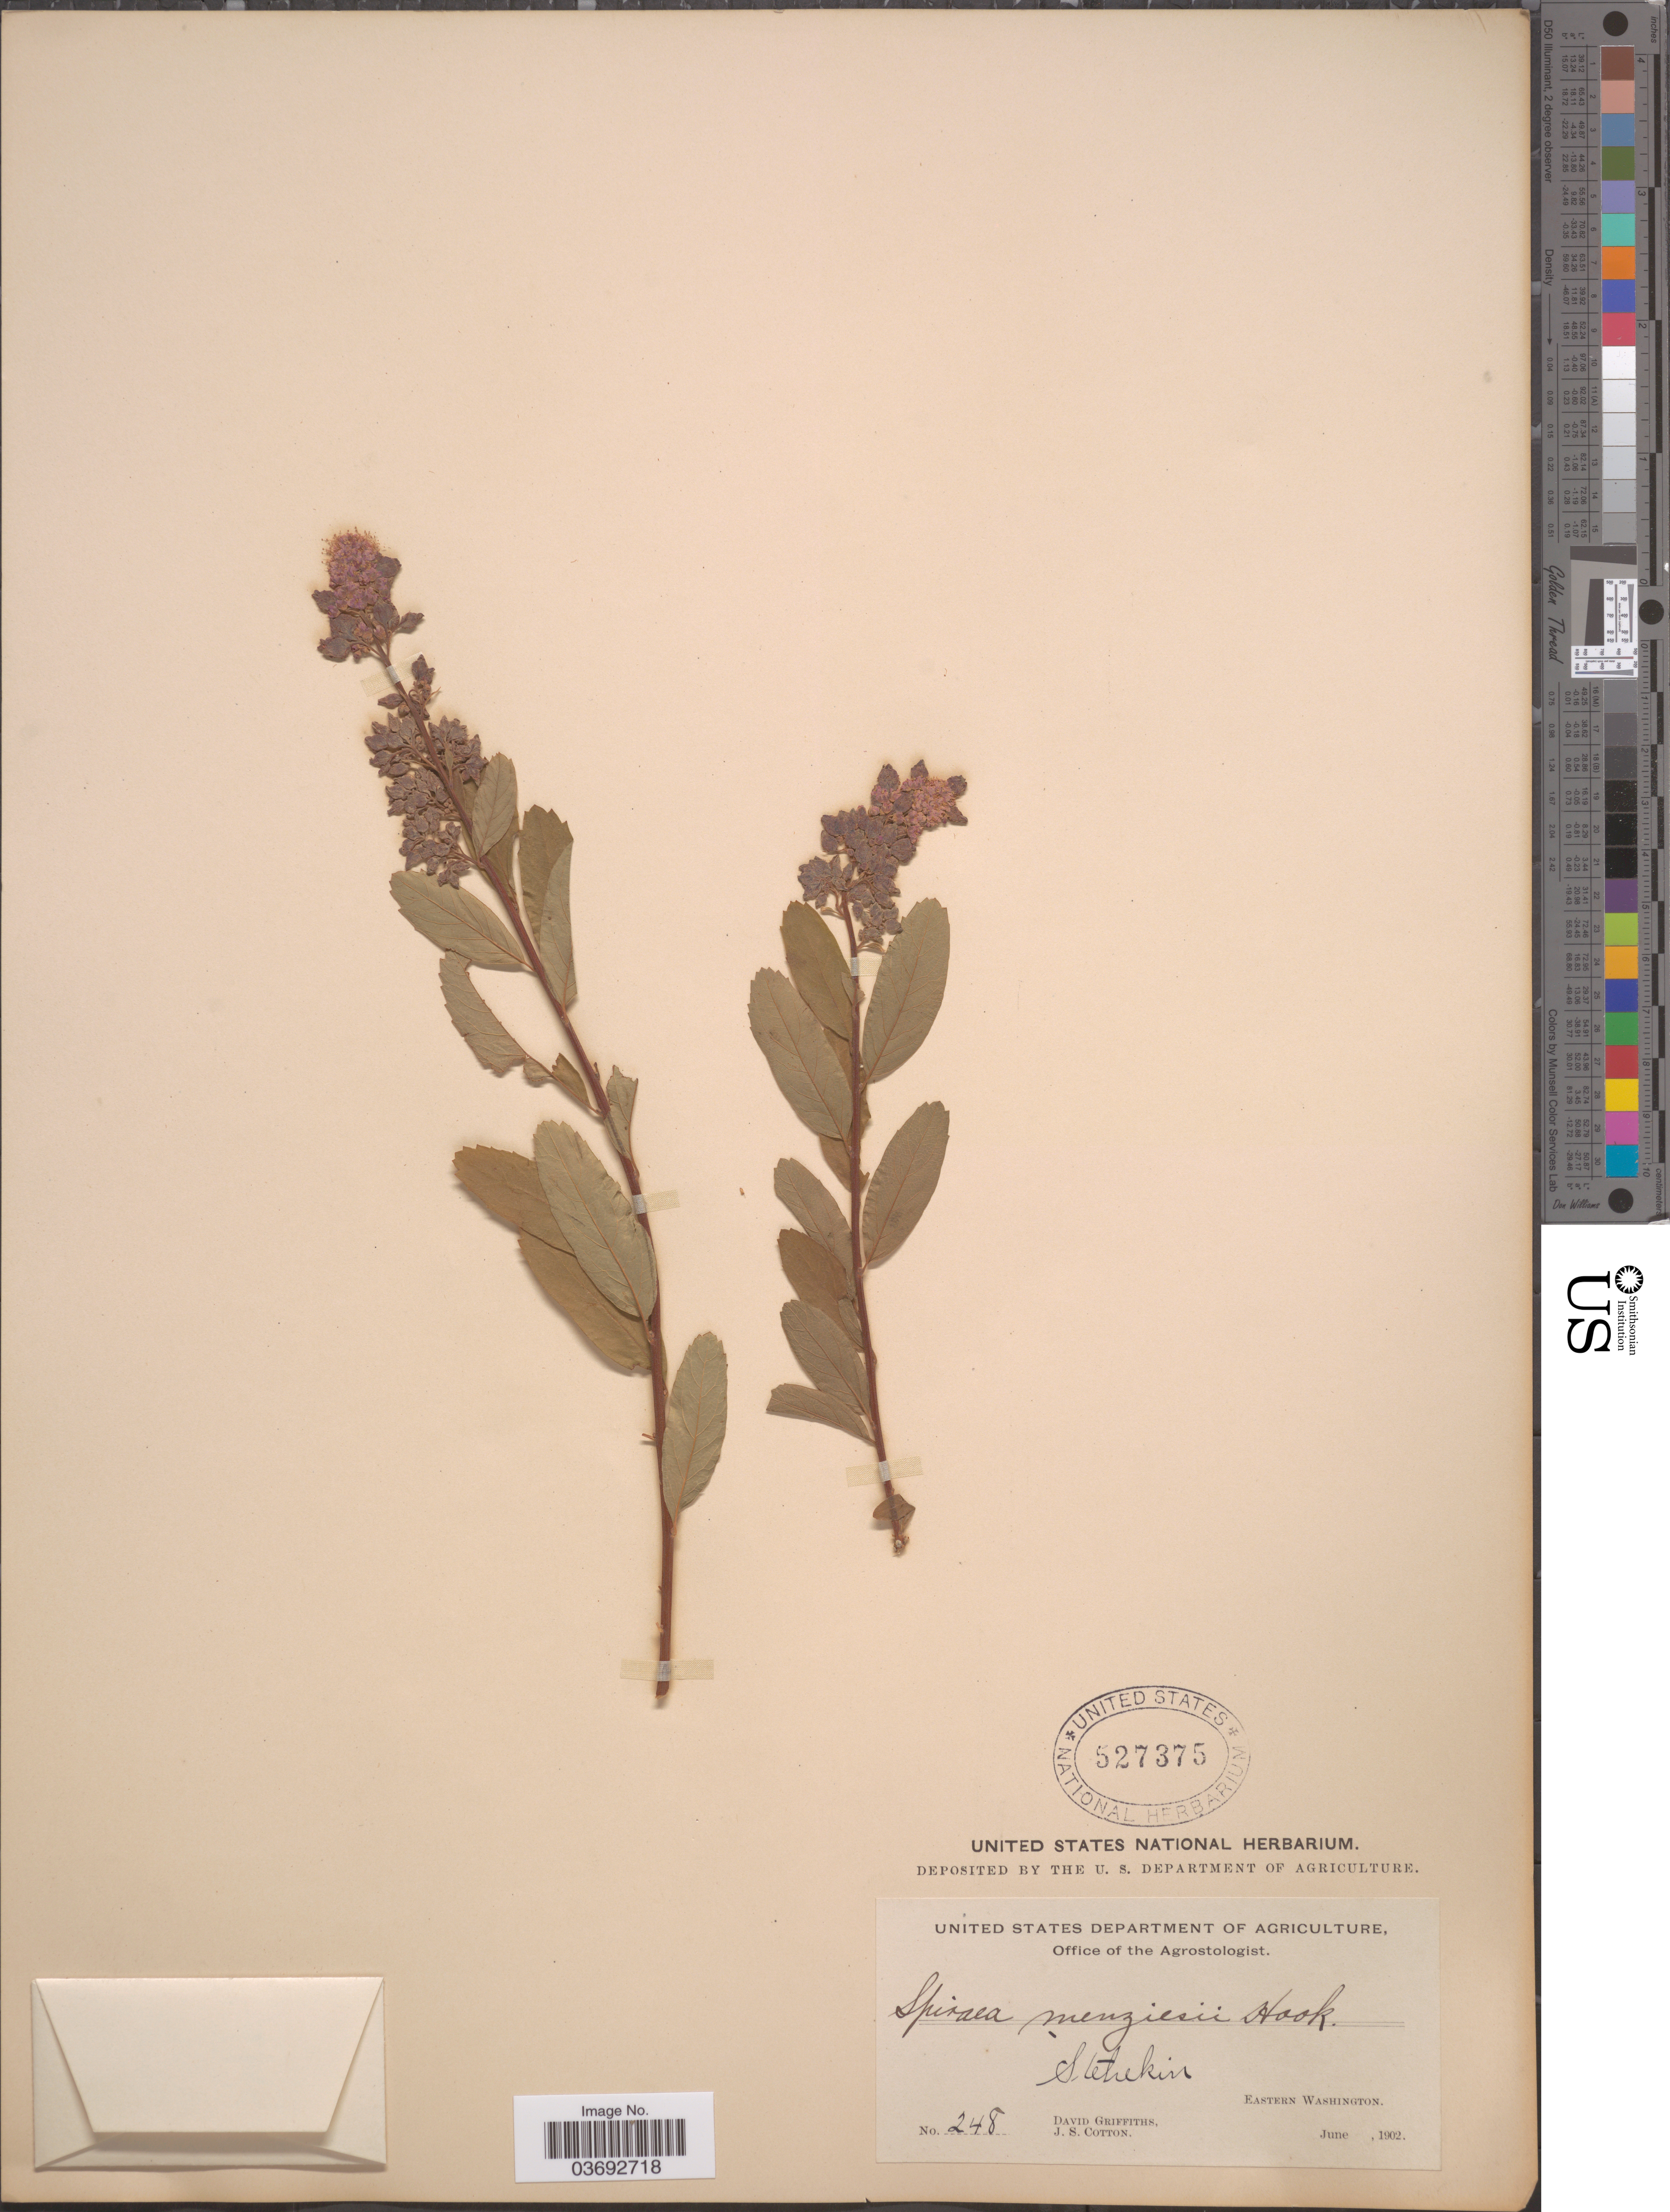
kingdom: Plantae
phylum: Tracheophyta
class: Magnoliopsida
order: Rosales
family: Rosaceae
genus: Spiraea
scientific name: Spiraea menziesii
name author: Hook.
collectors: D. Griffiths & J. S. Cotton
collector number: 248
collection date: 1902-06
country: United States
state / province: Washington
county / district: Chelan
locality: Stehekin. Eastern Washington.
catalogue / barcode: US 527375